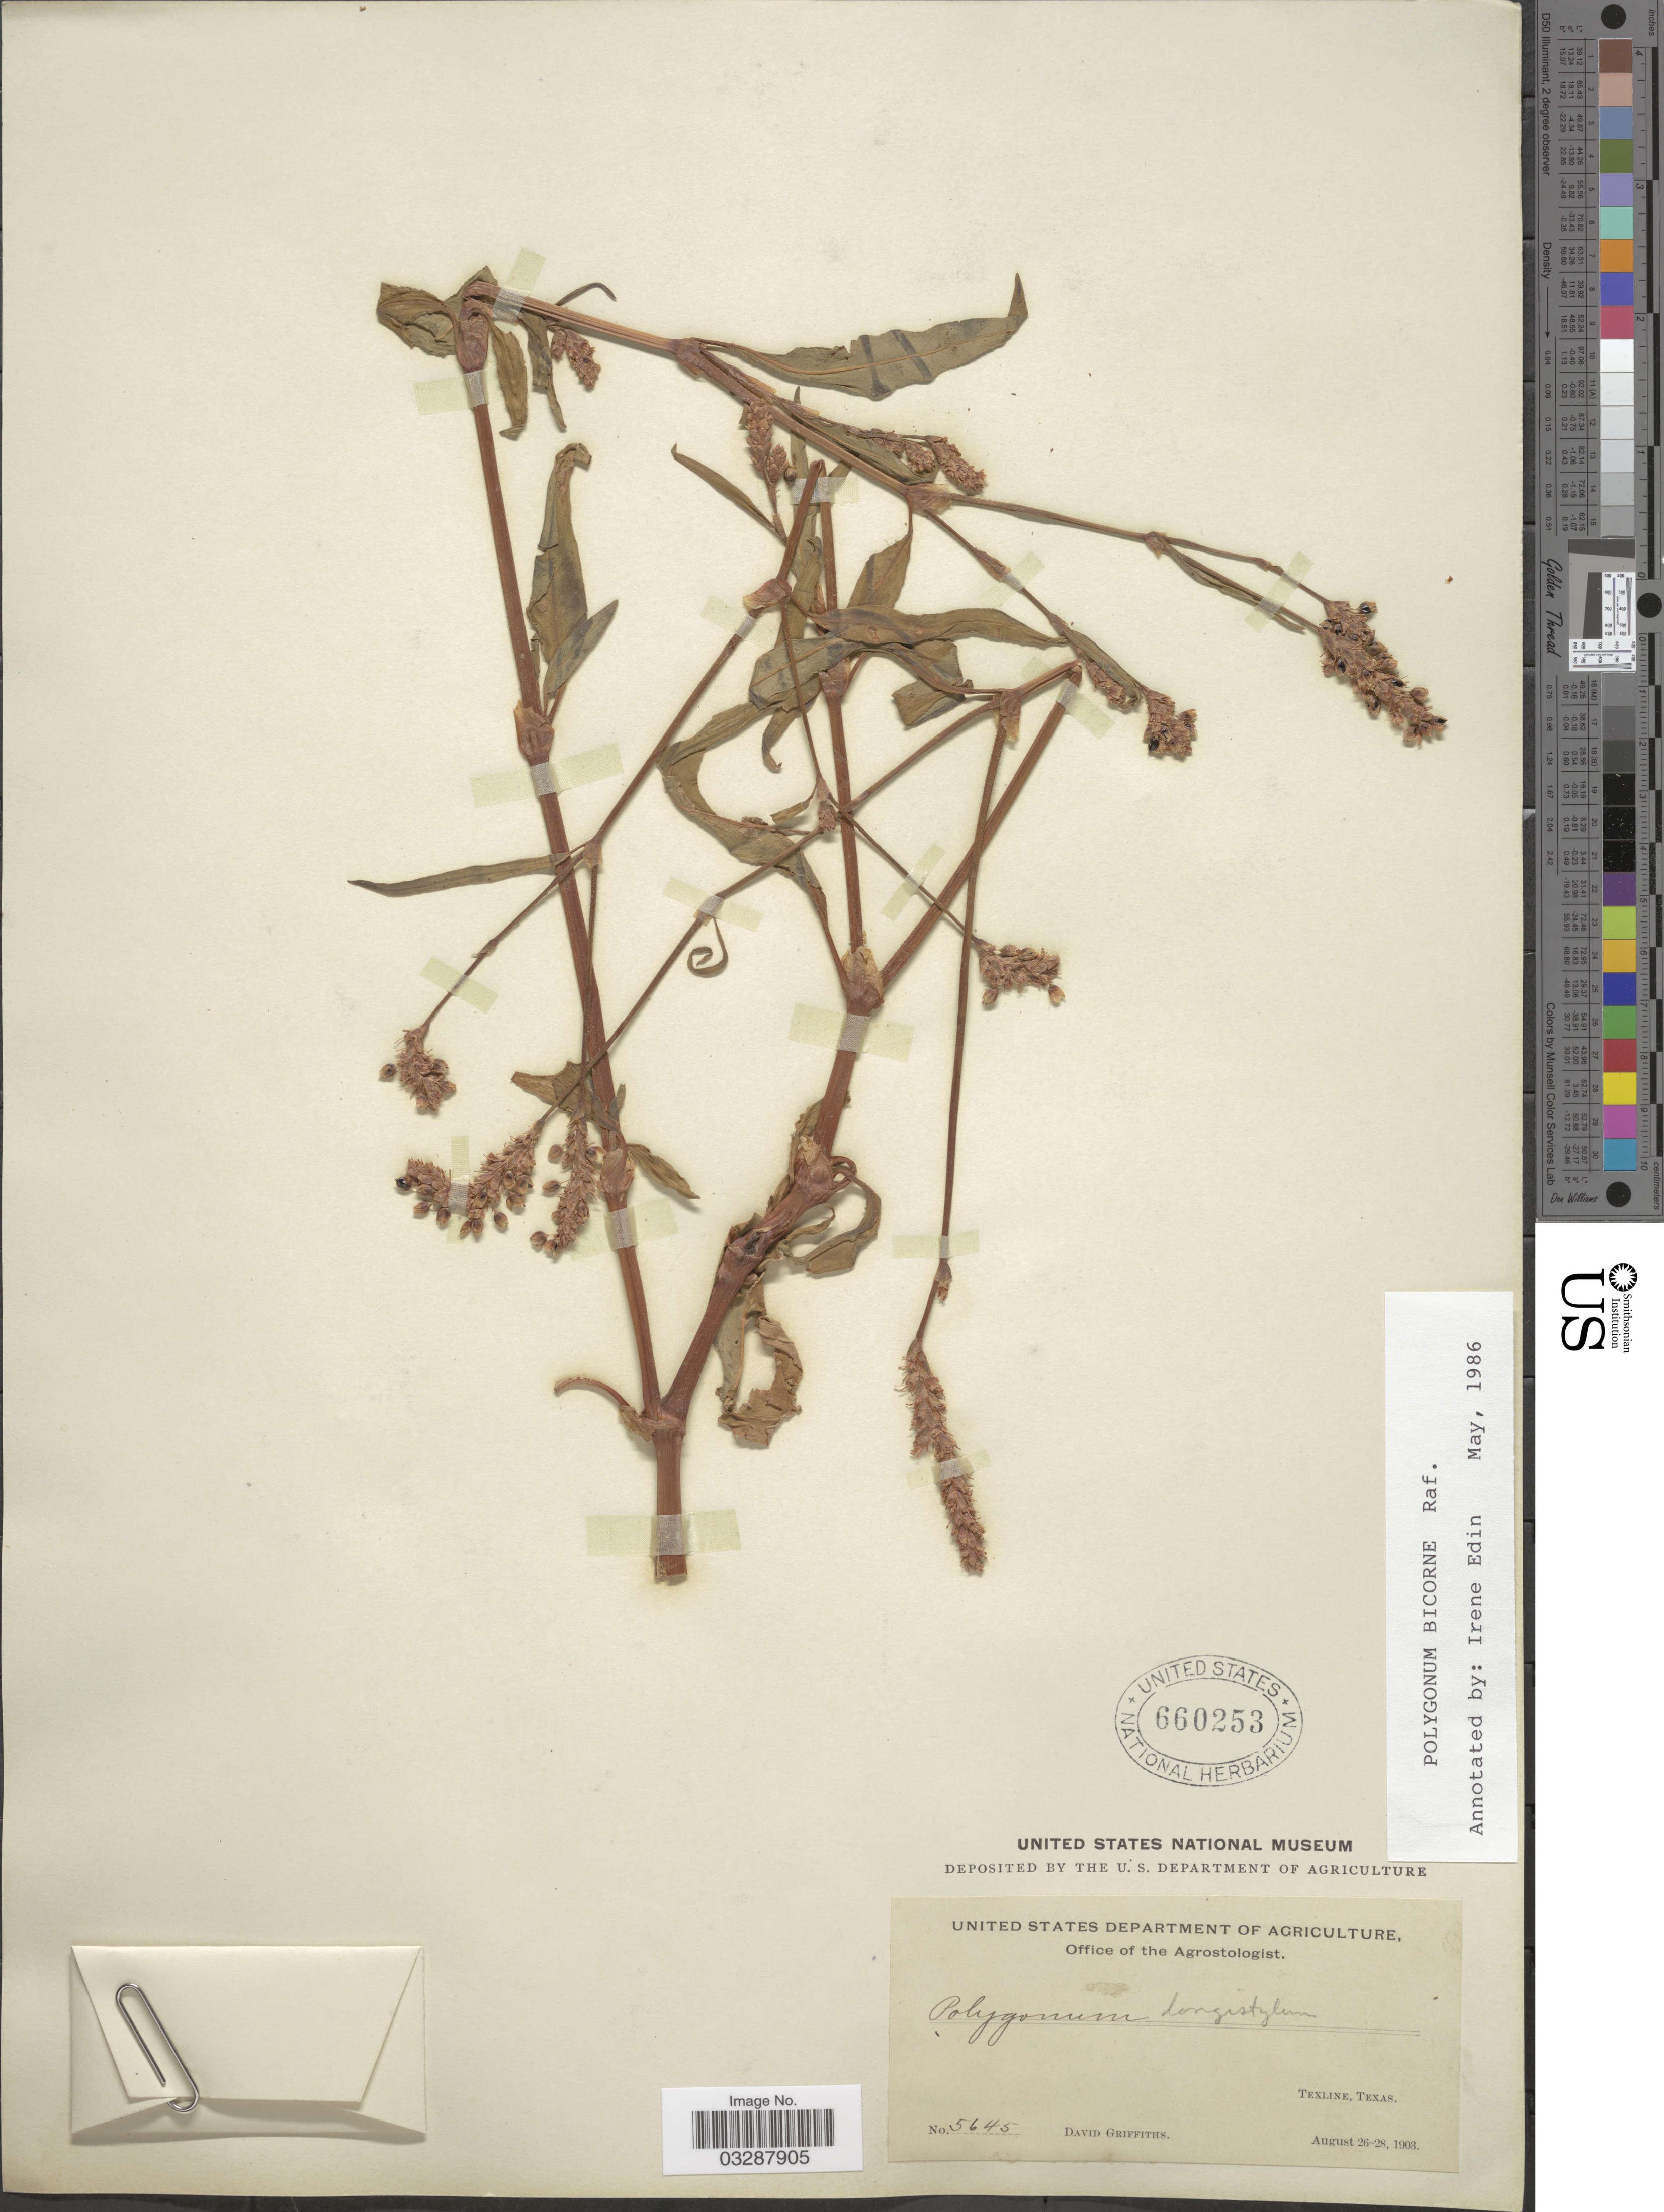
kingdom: Plantae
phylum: Tracheophyta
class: Magnoliopsida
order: Caryophyllales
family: Polygonaceae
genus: Persicaria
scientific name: Persicaria bicornis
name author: (Raf.) Nieuwl.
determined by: Atha, D. E.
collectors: D. Griffiths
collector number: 5645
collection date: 1903-08-26/1903-08-28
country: United States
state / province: Texas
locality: Texline.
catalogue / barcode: US 660253